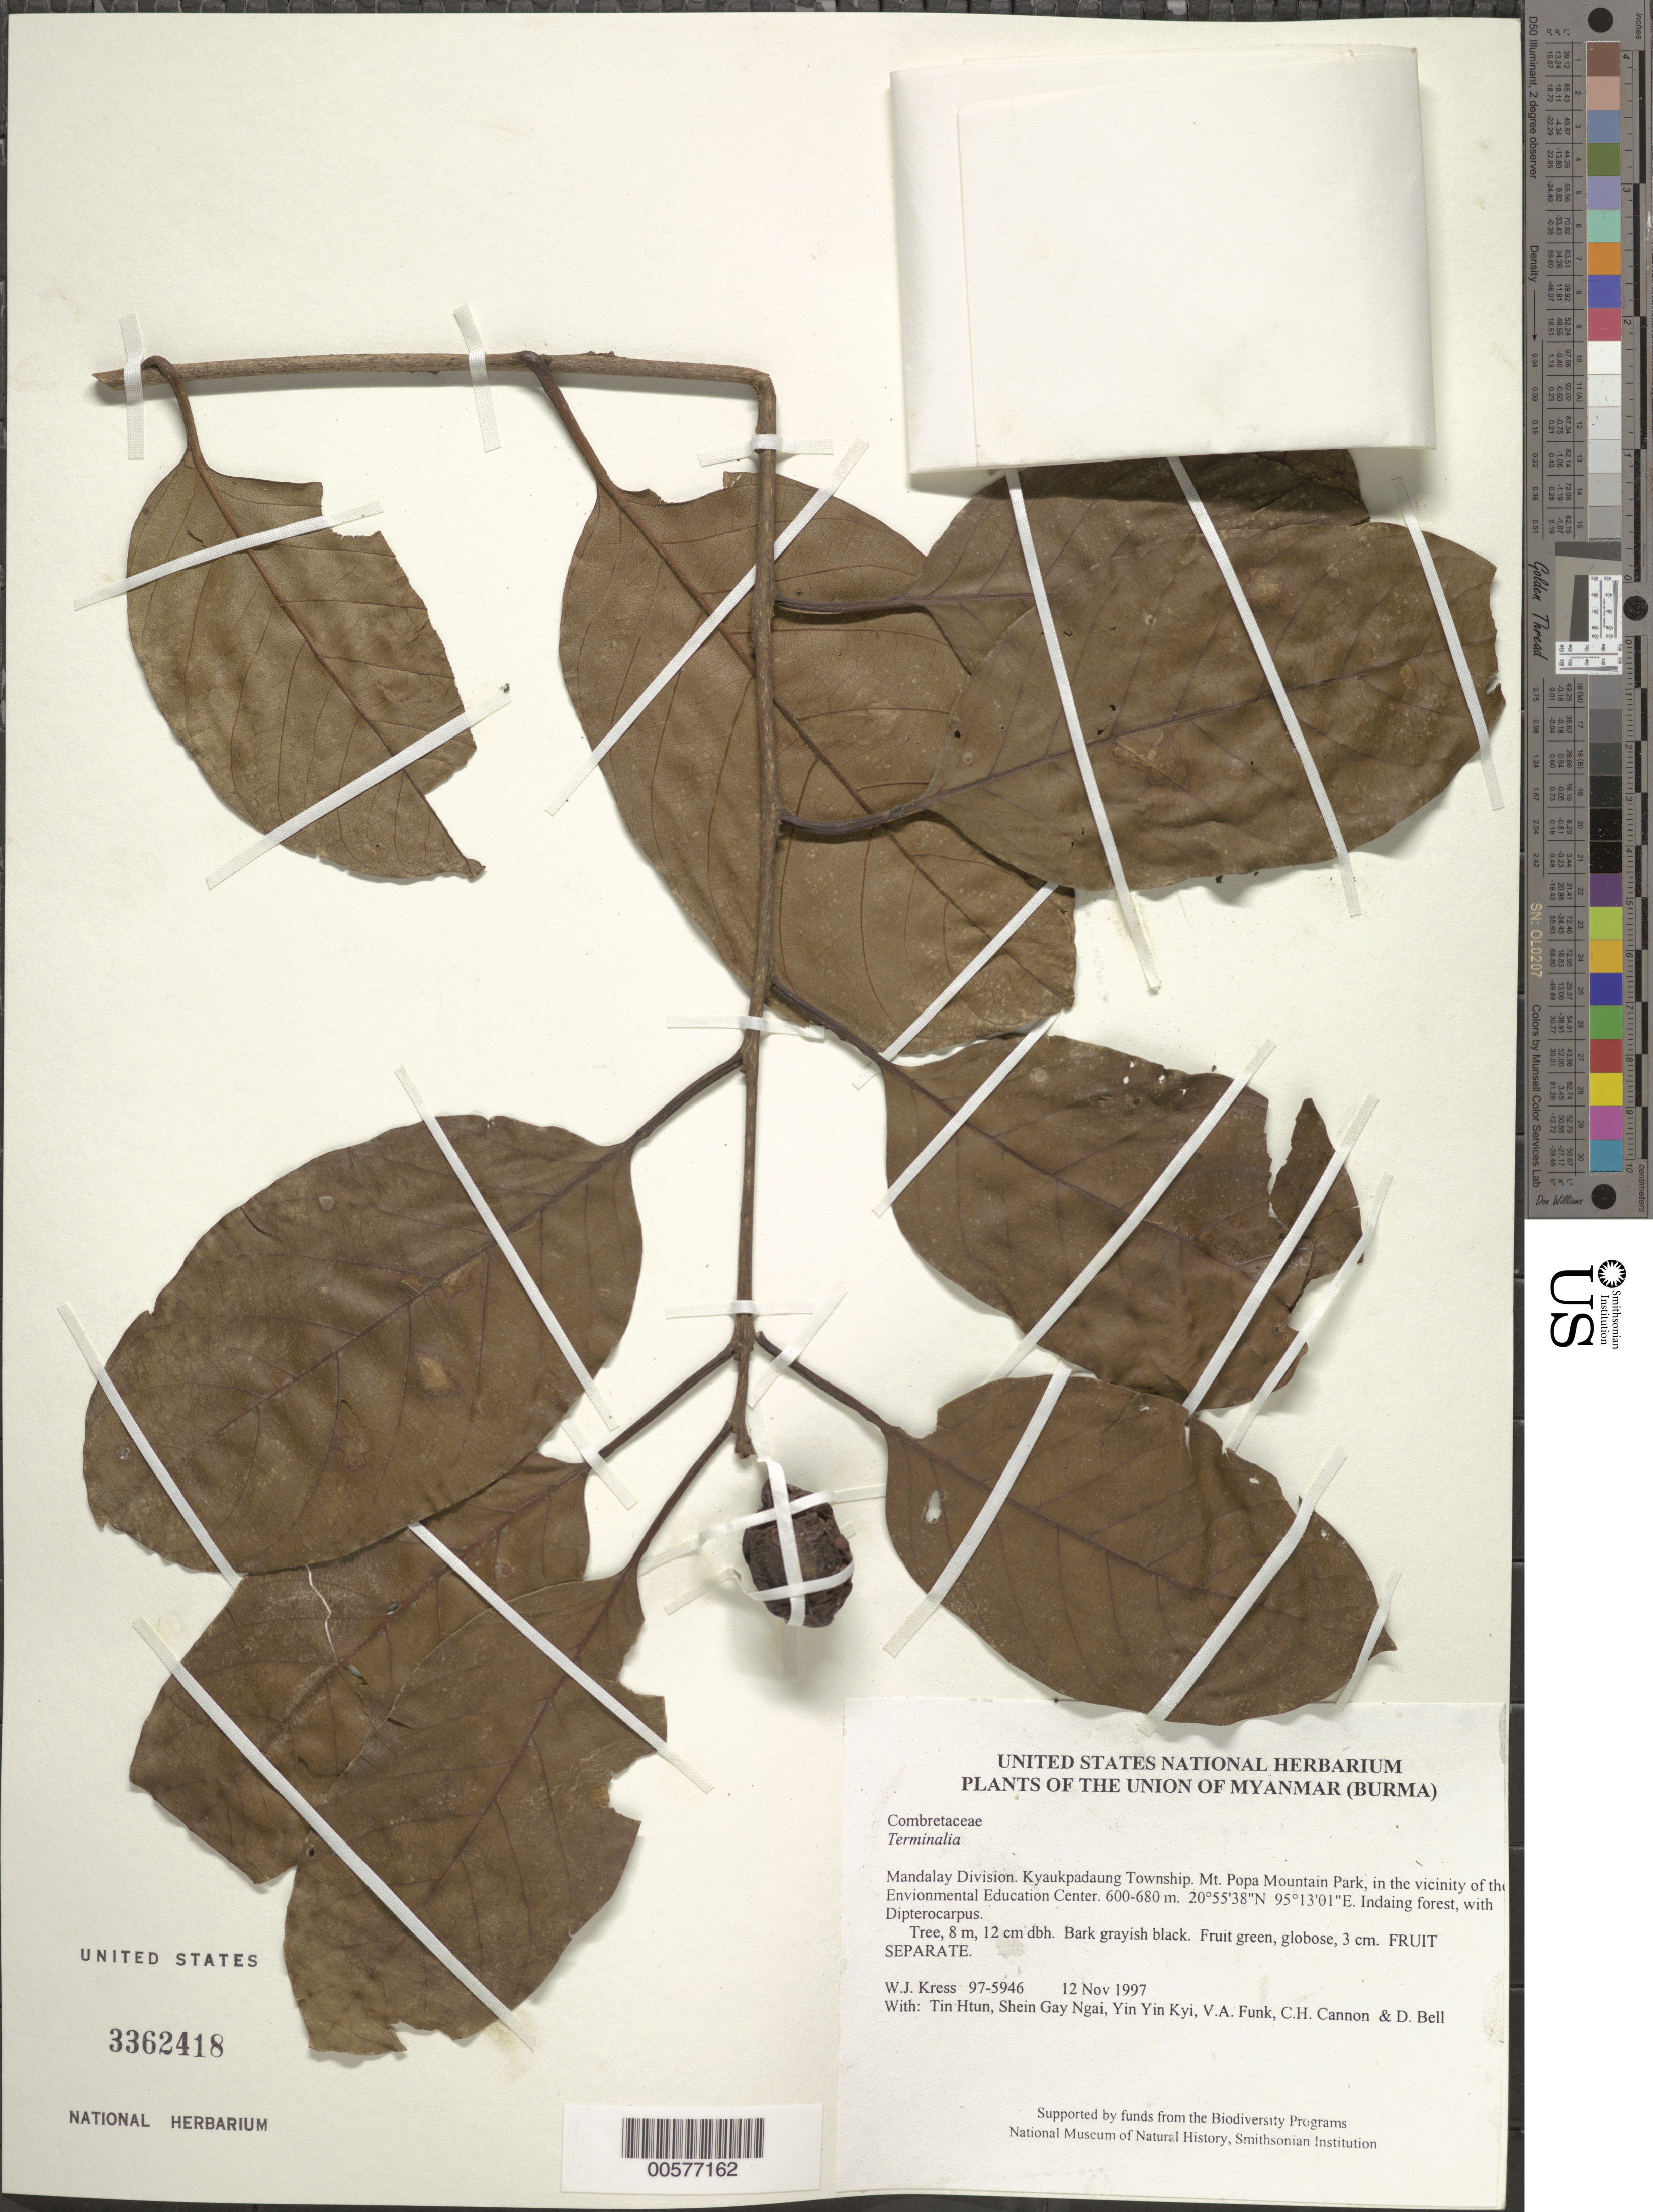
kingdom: Plantae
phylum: Tracheophyta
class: Magnoliopsida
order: Myrtales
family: Combretaceae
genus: Terminalia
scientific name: Terminalia sp.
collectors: W. J. Kress, Tin Htun, Shein Gay Ngai, Yin Yin Kyi, V. Funk & C. H. Cannon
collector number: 97-5946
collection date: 1997-11-12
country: Myanmar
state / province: Mandalay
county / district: Kyaukpadaung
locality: Mt. Popa Mountain Park, in the vicinity of the Envionmental Education Center.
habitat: Indaing forest, with Dipterocarpus.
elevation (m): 600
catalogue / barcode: US 3362418